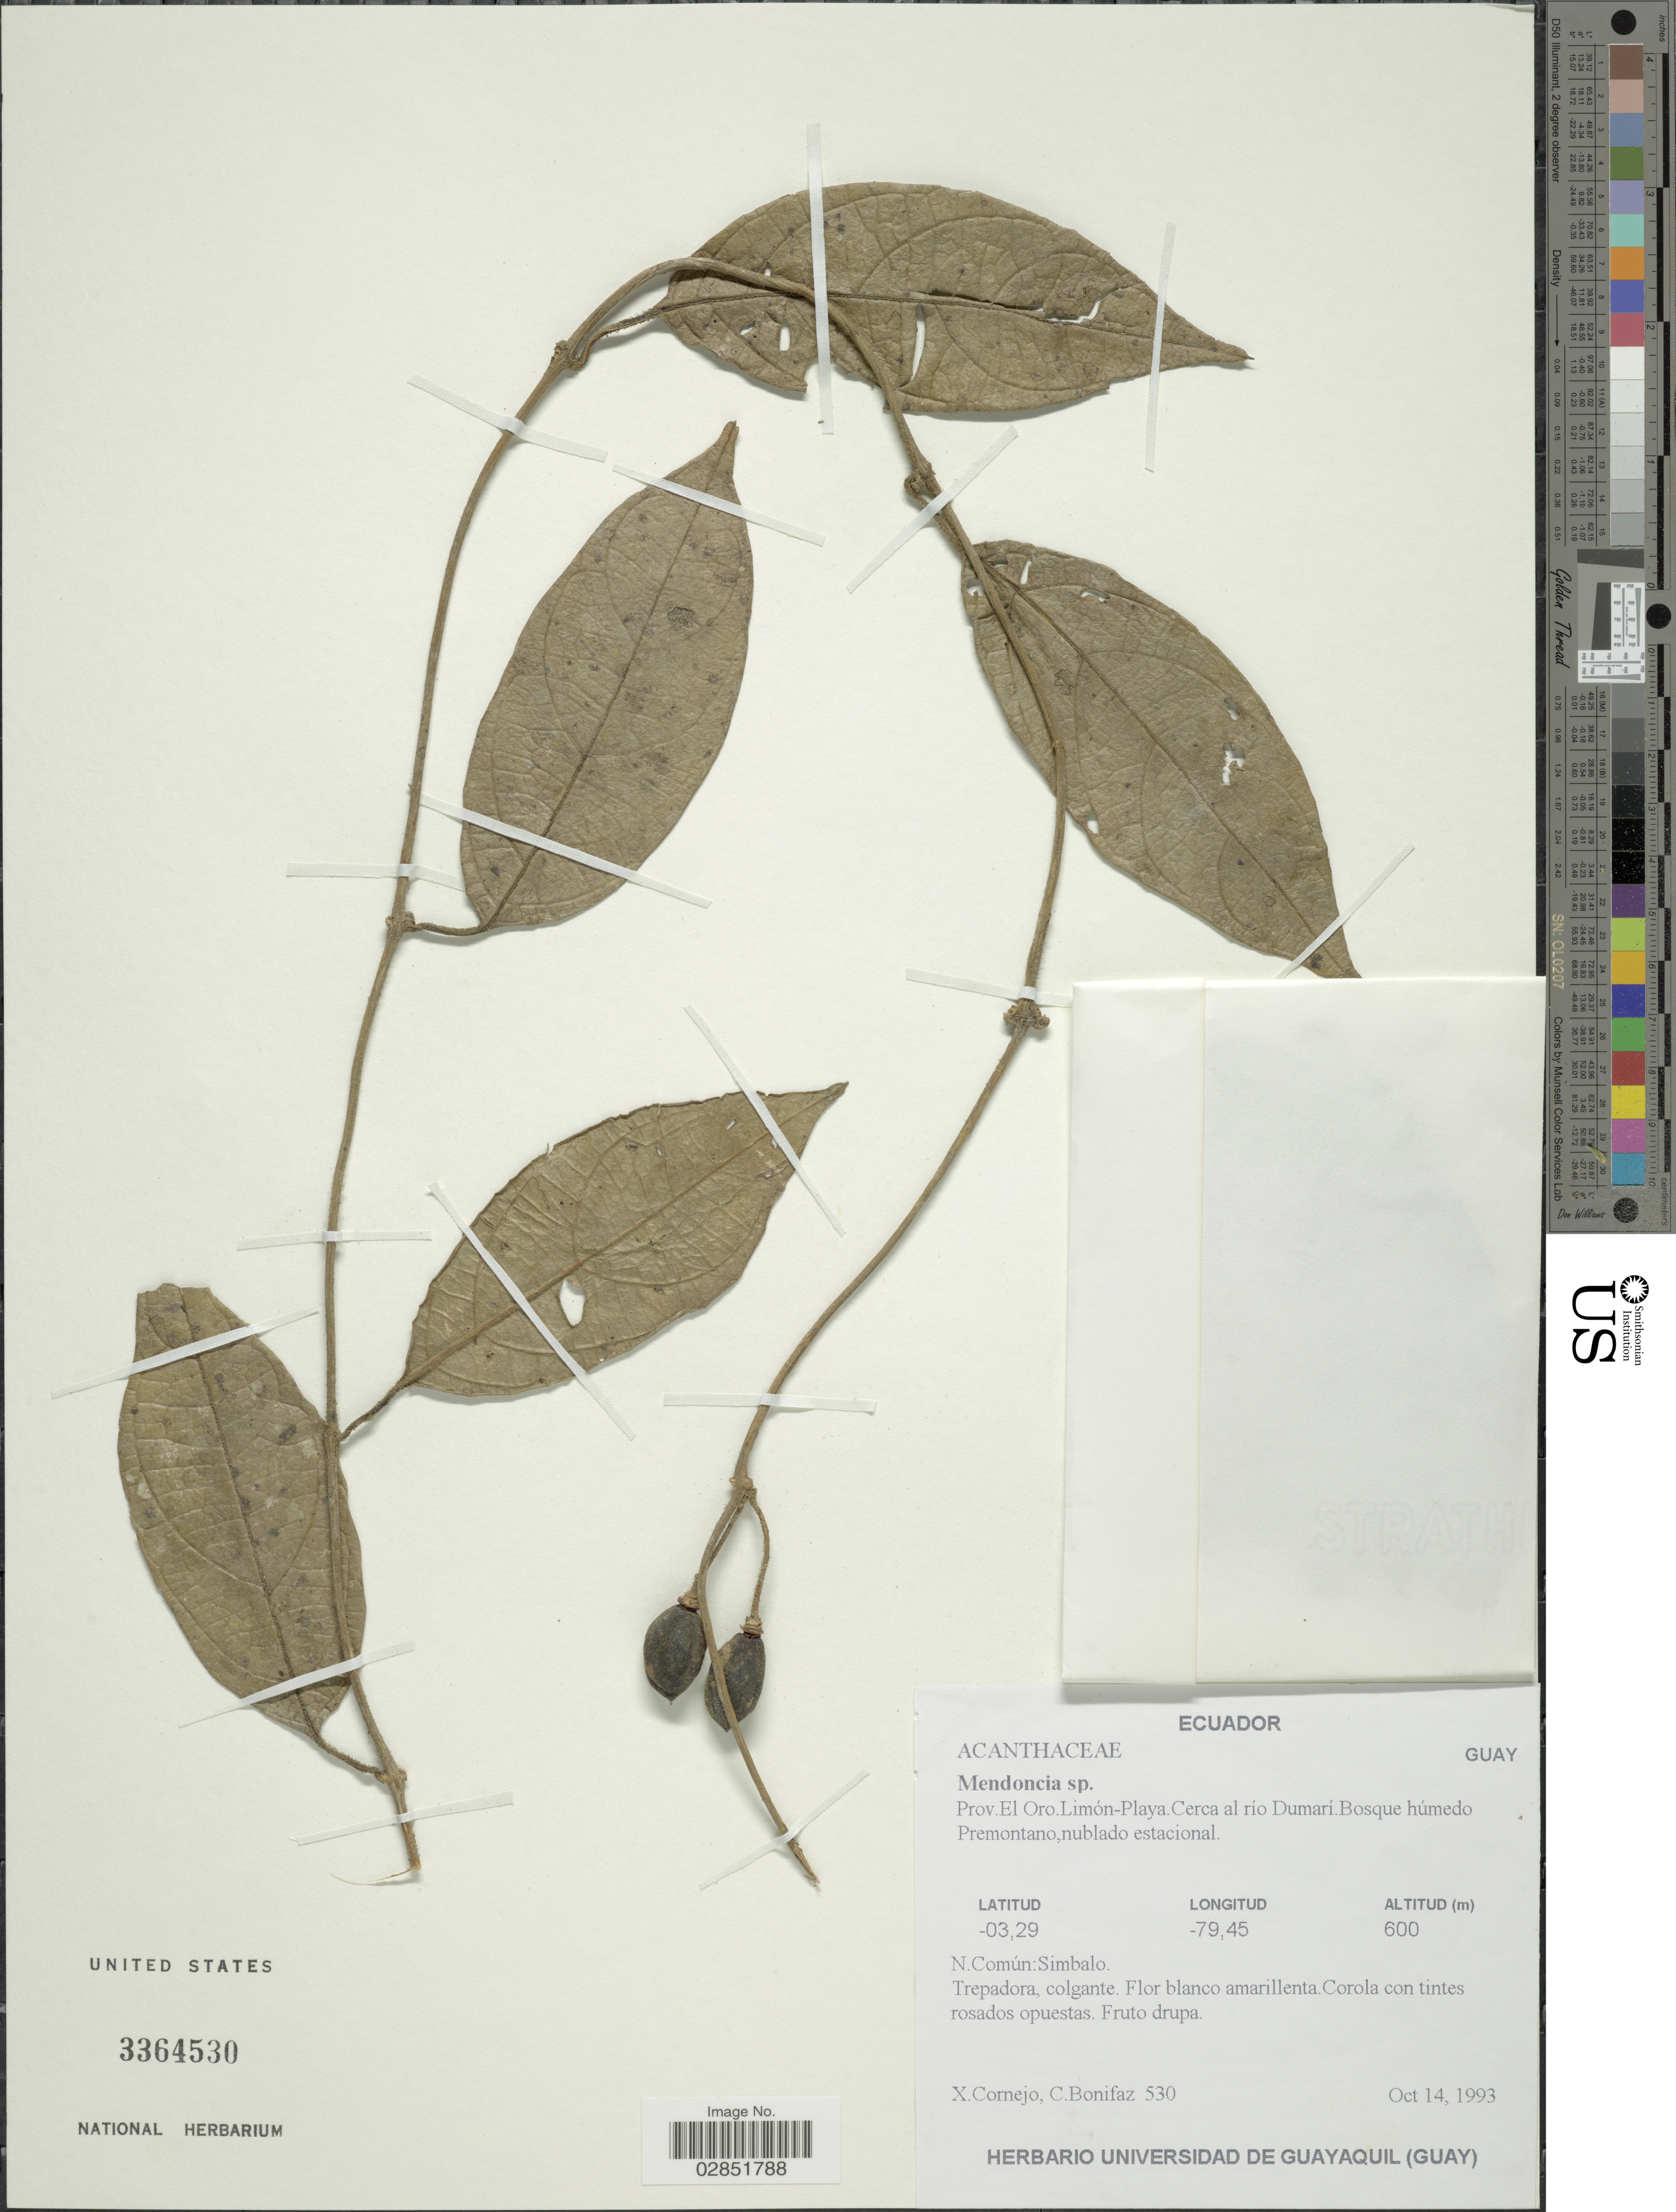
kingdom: Plantae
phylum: Tracheophyta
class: Magnoliopsida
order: Lamiales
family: Acanthaceae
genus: Mendoncia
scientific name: Mendoncia sp.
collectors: X. F. Cornejo & C. Bonifaz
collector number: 530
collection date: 1993-10-14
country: Ecuador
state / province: El Oro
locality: Prov. El Oro. Limón-Playa. Cerca al río Dumari.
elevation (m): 600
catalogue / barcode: US 3364530